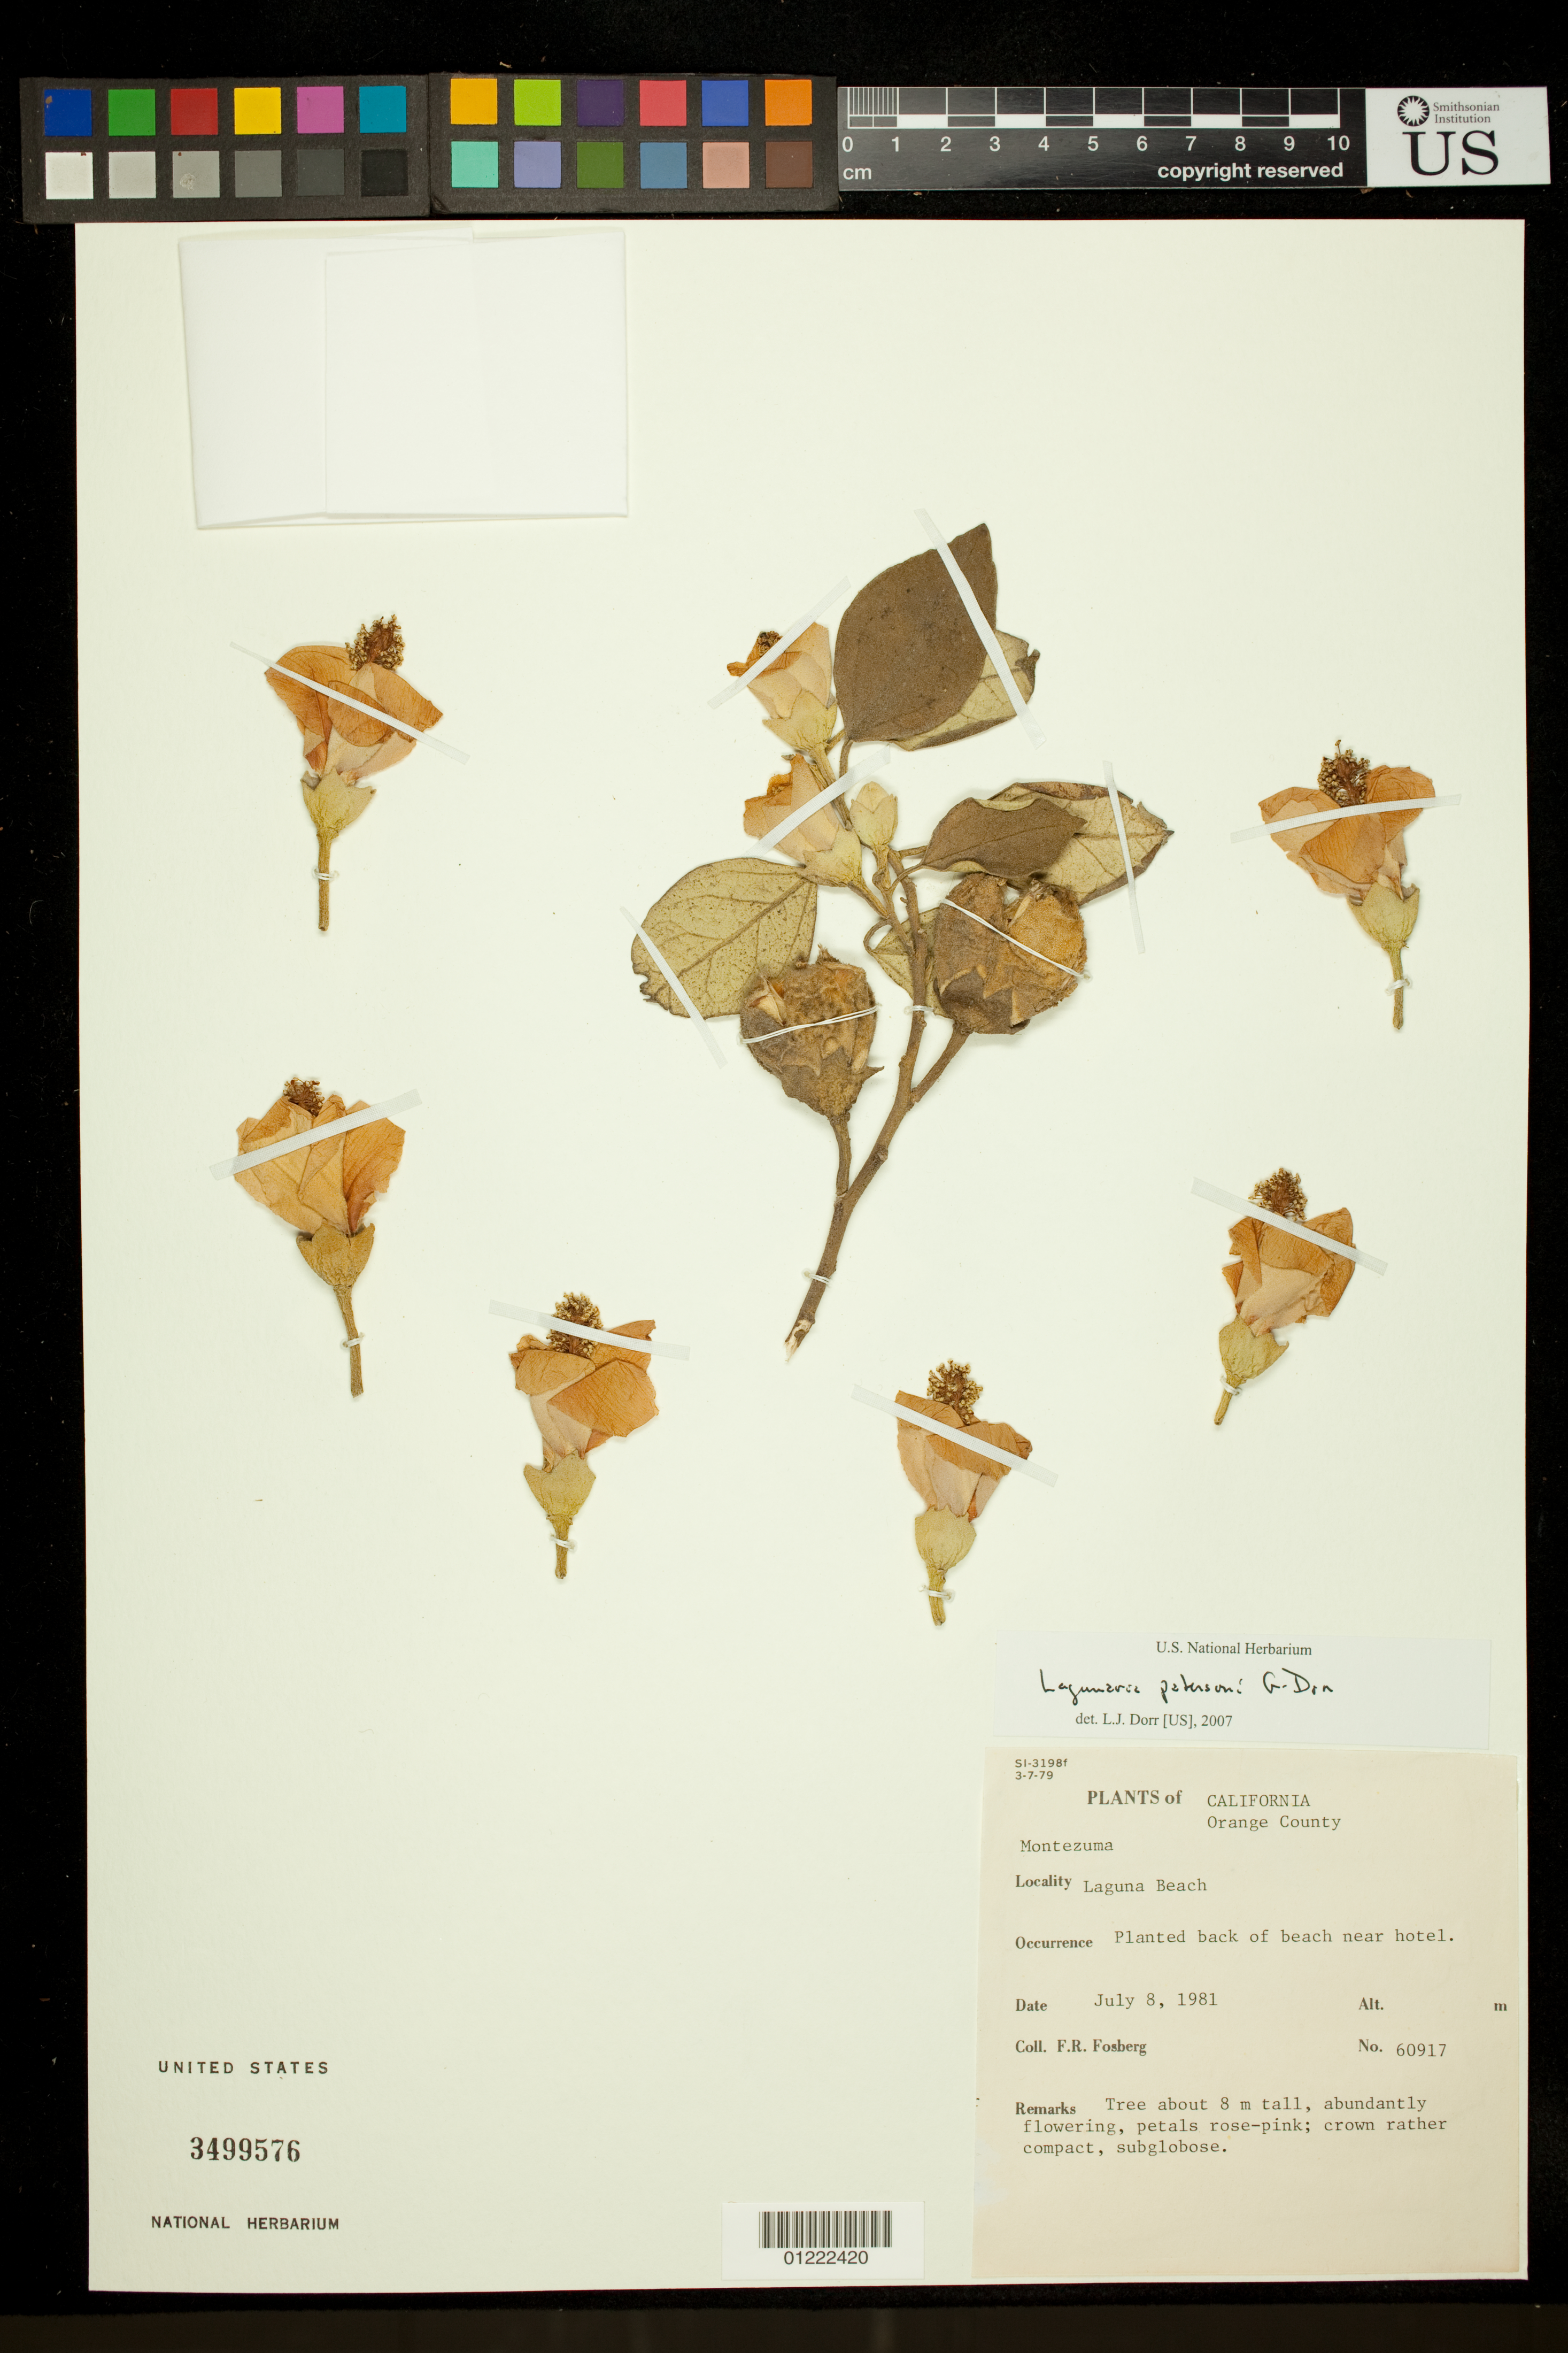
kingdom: Plantae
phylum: Tracheophyta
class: Magnoliopsida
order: Malvales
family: Malvaceae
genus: Lagunaria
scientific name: Lagunaria patersonia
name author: (Andrews) G. Don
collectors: F. R. Fosberg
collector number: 60917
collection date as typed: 7/8/1981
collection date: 1981-07-08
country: United States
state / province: California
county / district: Orange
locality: Orange County, Montezuma, Laguna Beach. Planted back of beach near hotel.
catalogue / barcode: US 3499576